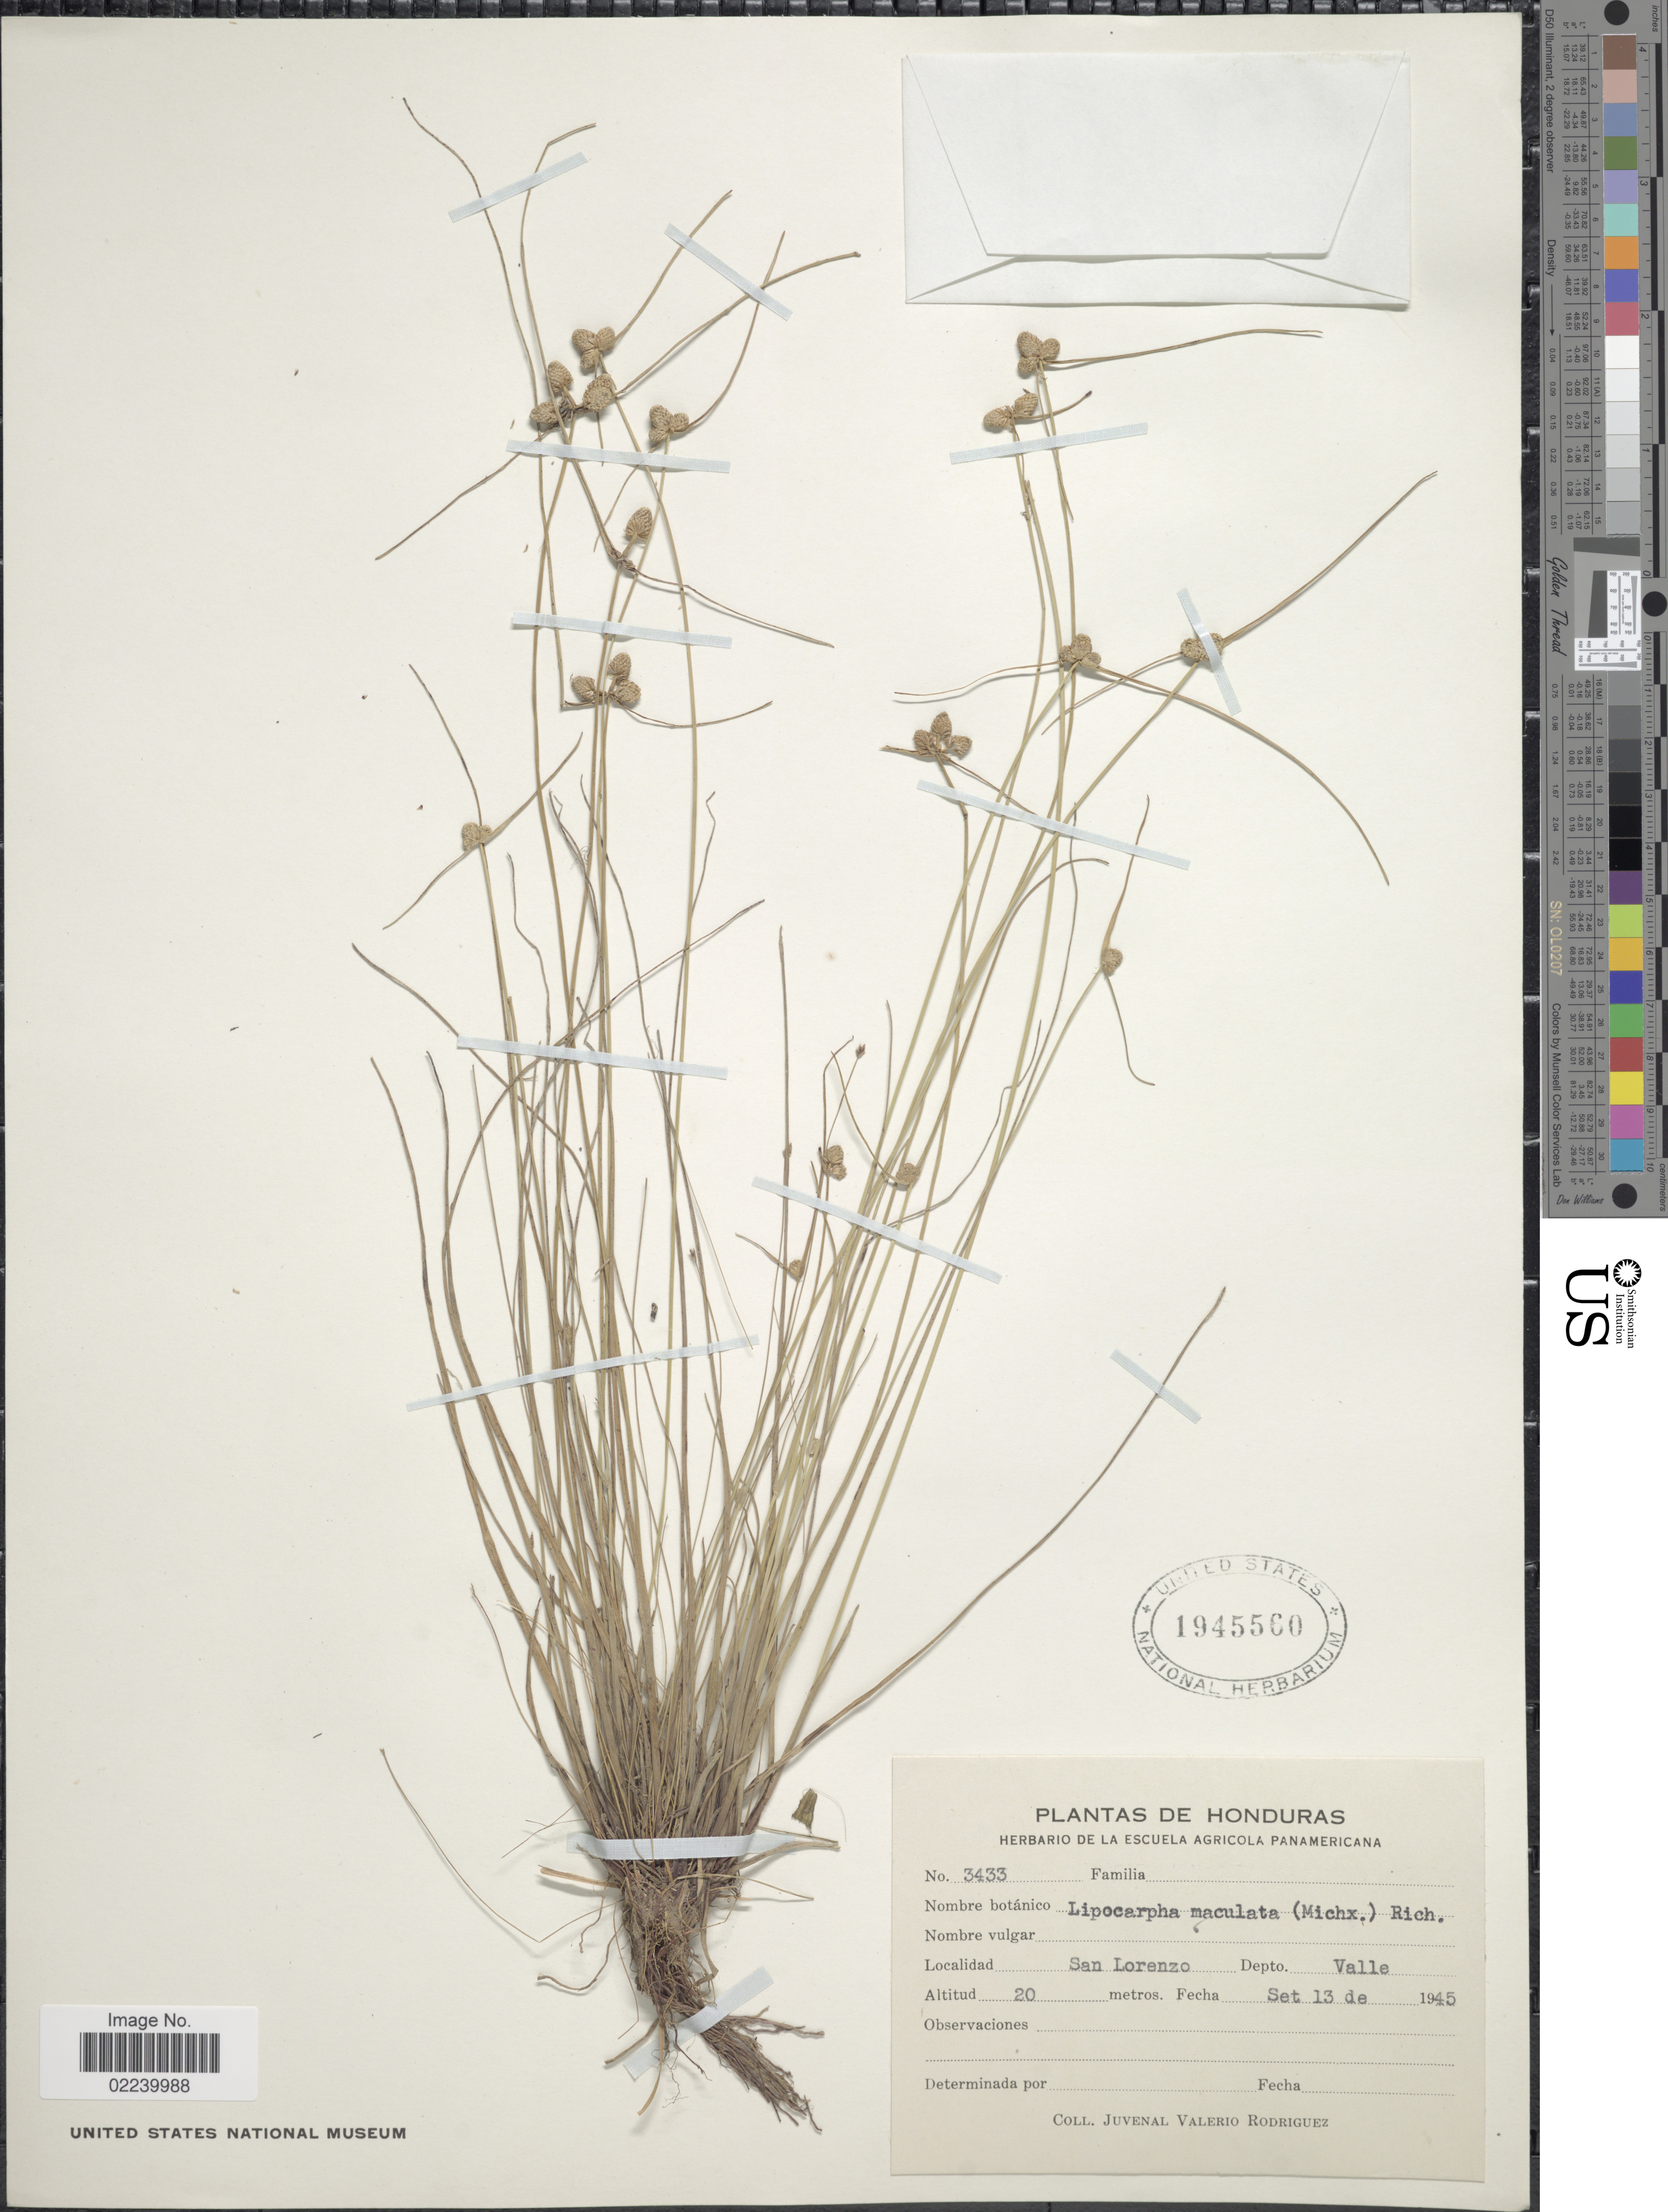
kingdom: Plantae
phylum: Tracheophyta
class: Liliopsida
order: Poales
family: Cyperaceae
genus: Cyperus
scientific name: Cyperus sellowianus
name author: (Kunth) T. Koyama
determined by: Strong, M. T., (US), Smithsonian Institution - National Museum of Natural History (UNITED STATES)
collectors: J. Rodriguez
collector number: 3433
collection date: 1945-09-13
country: Honduras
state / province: Valle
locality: San Lorenzo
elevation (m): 20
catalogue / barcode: US 1945560